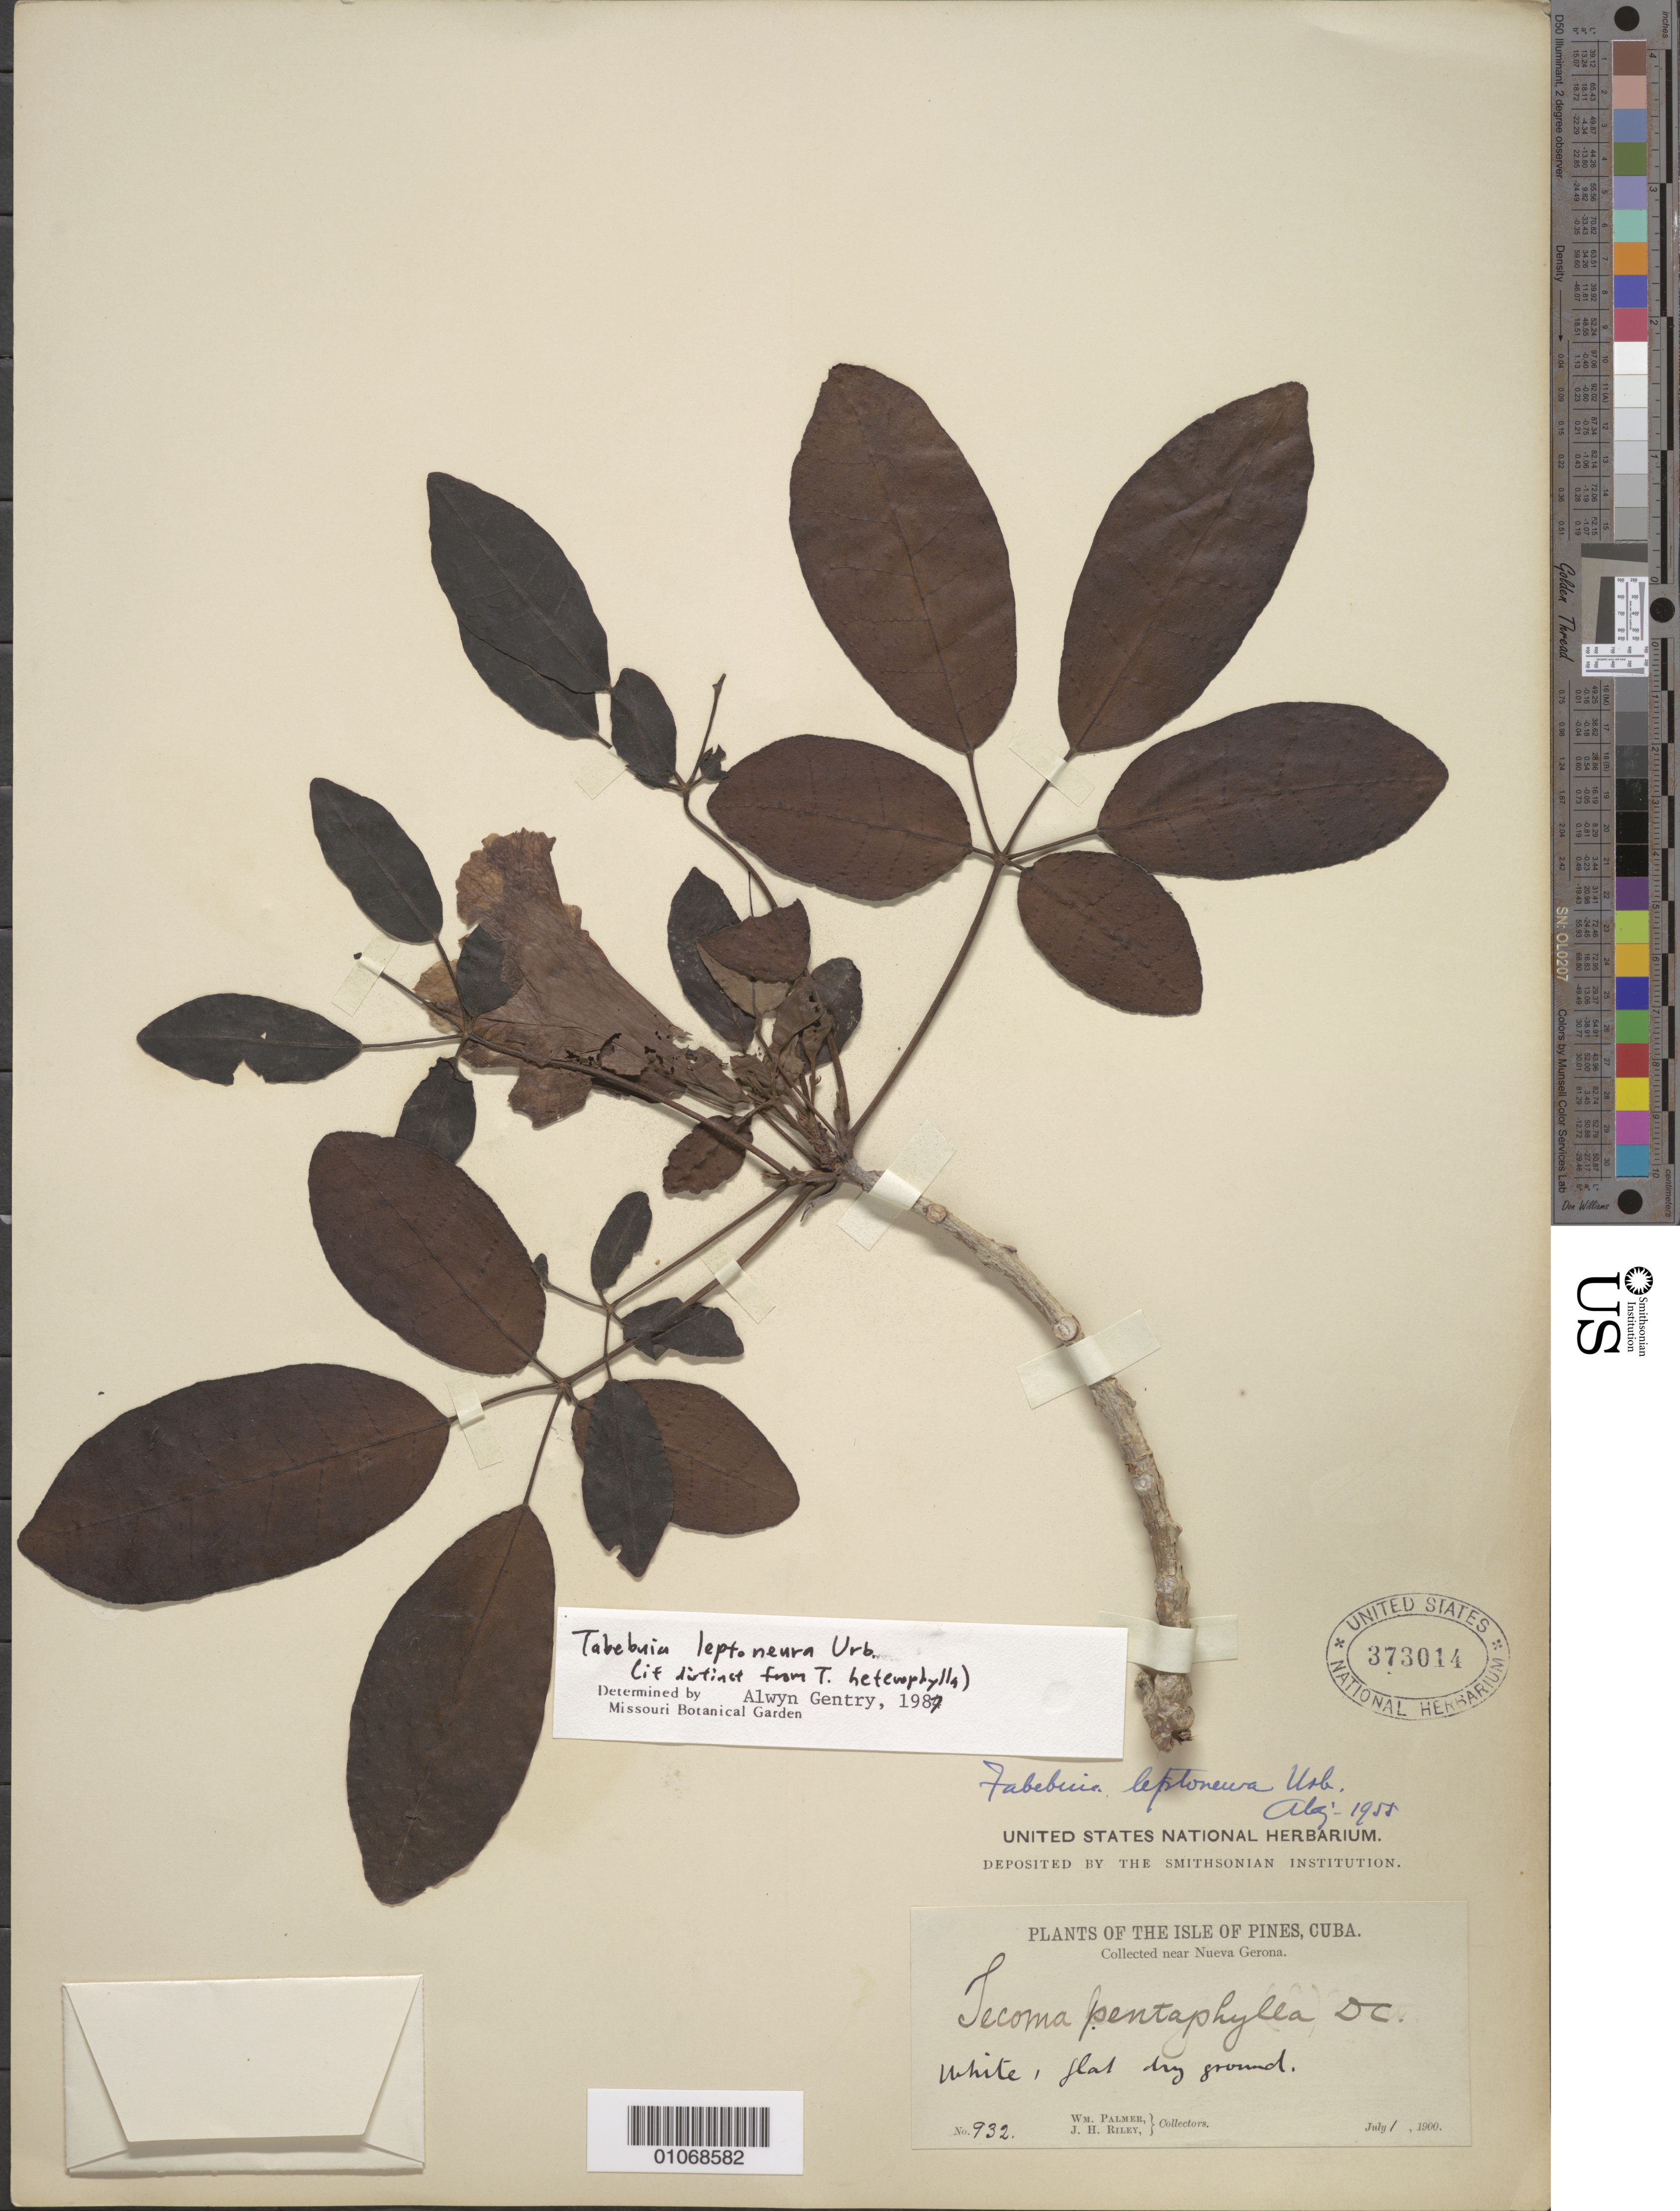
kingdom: Plantae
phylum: Tracheophyta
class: Magnoliopsida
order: Lamiales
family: Bignoniaceae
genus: Tabebuia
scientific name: Tabebuia leptoneura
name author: Urb.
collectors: W. Palmer & J. H. Riley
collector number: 932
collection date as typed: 01 Jul 1900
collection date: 1900-07-01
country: Cuba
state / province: Isla de La Juventud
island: Isla de la Juventud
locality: Isle of Pines, Collected near Nueva Gerona White, flat dry ground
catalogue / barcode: US 373014